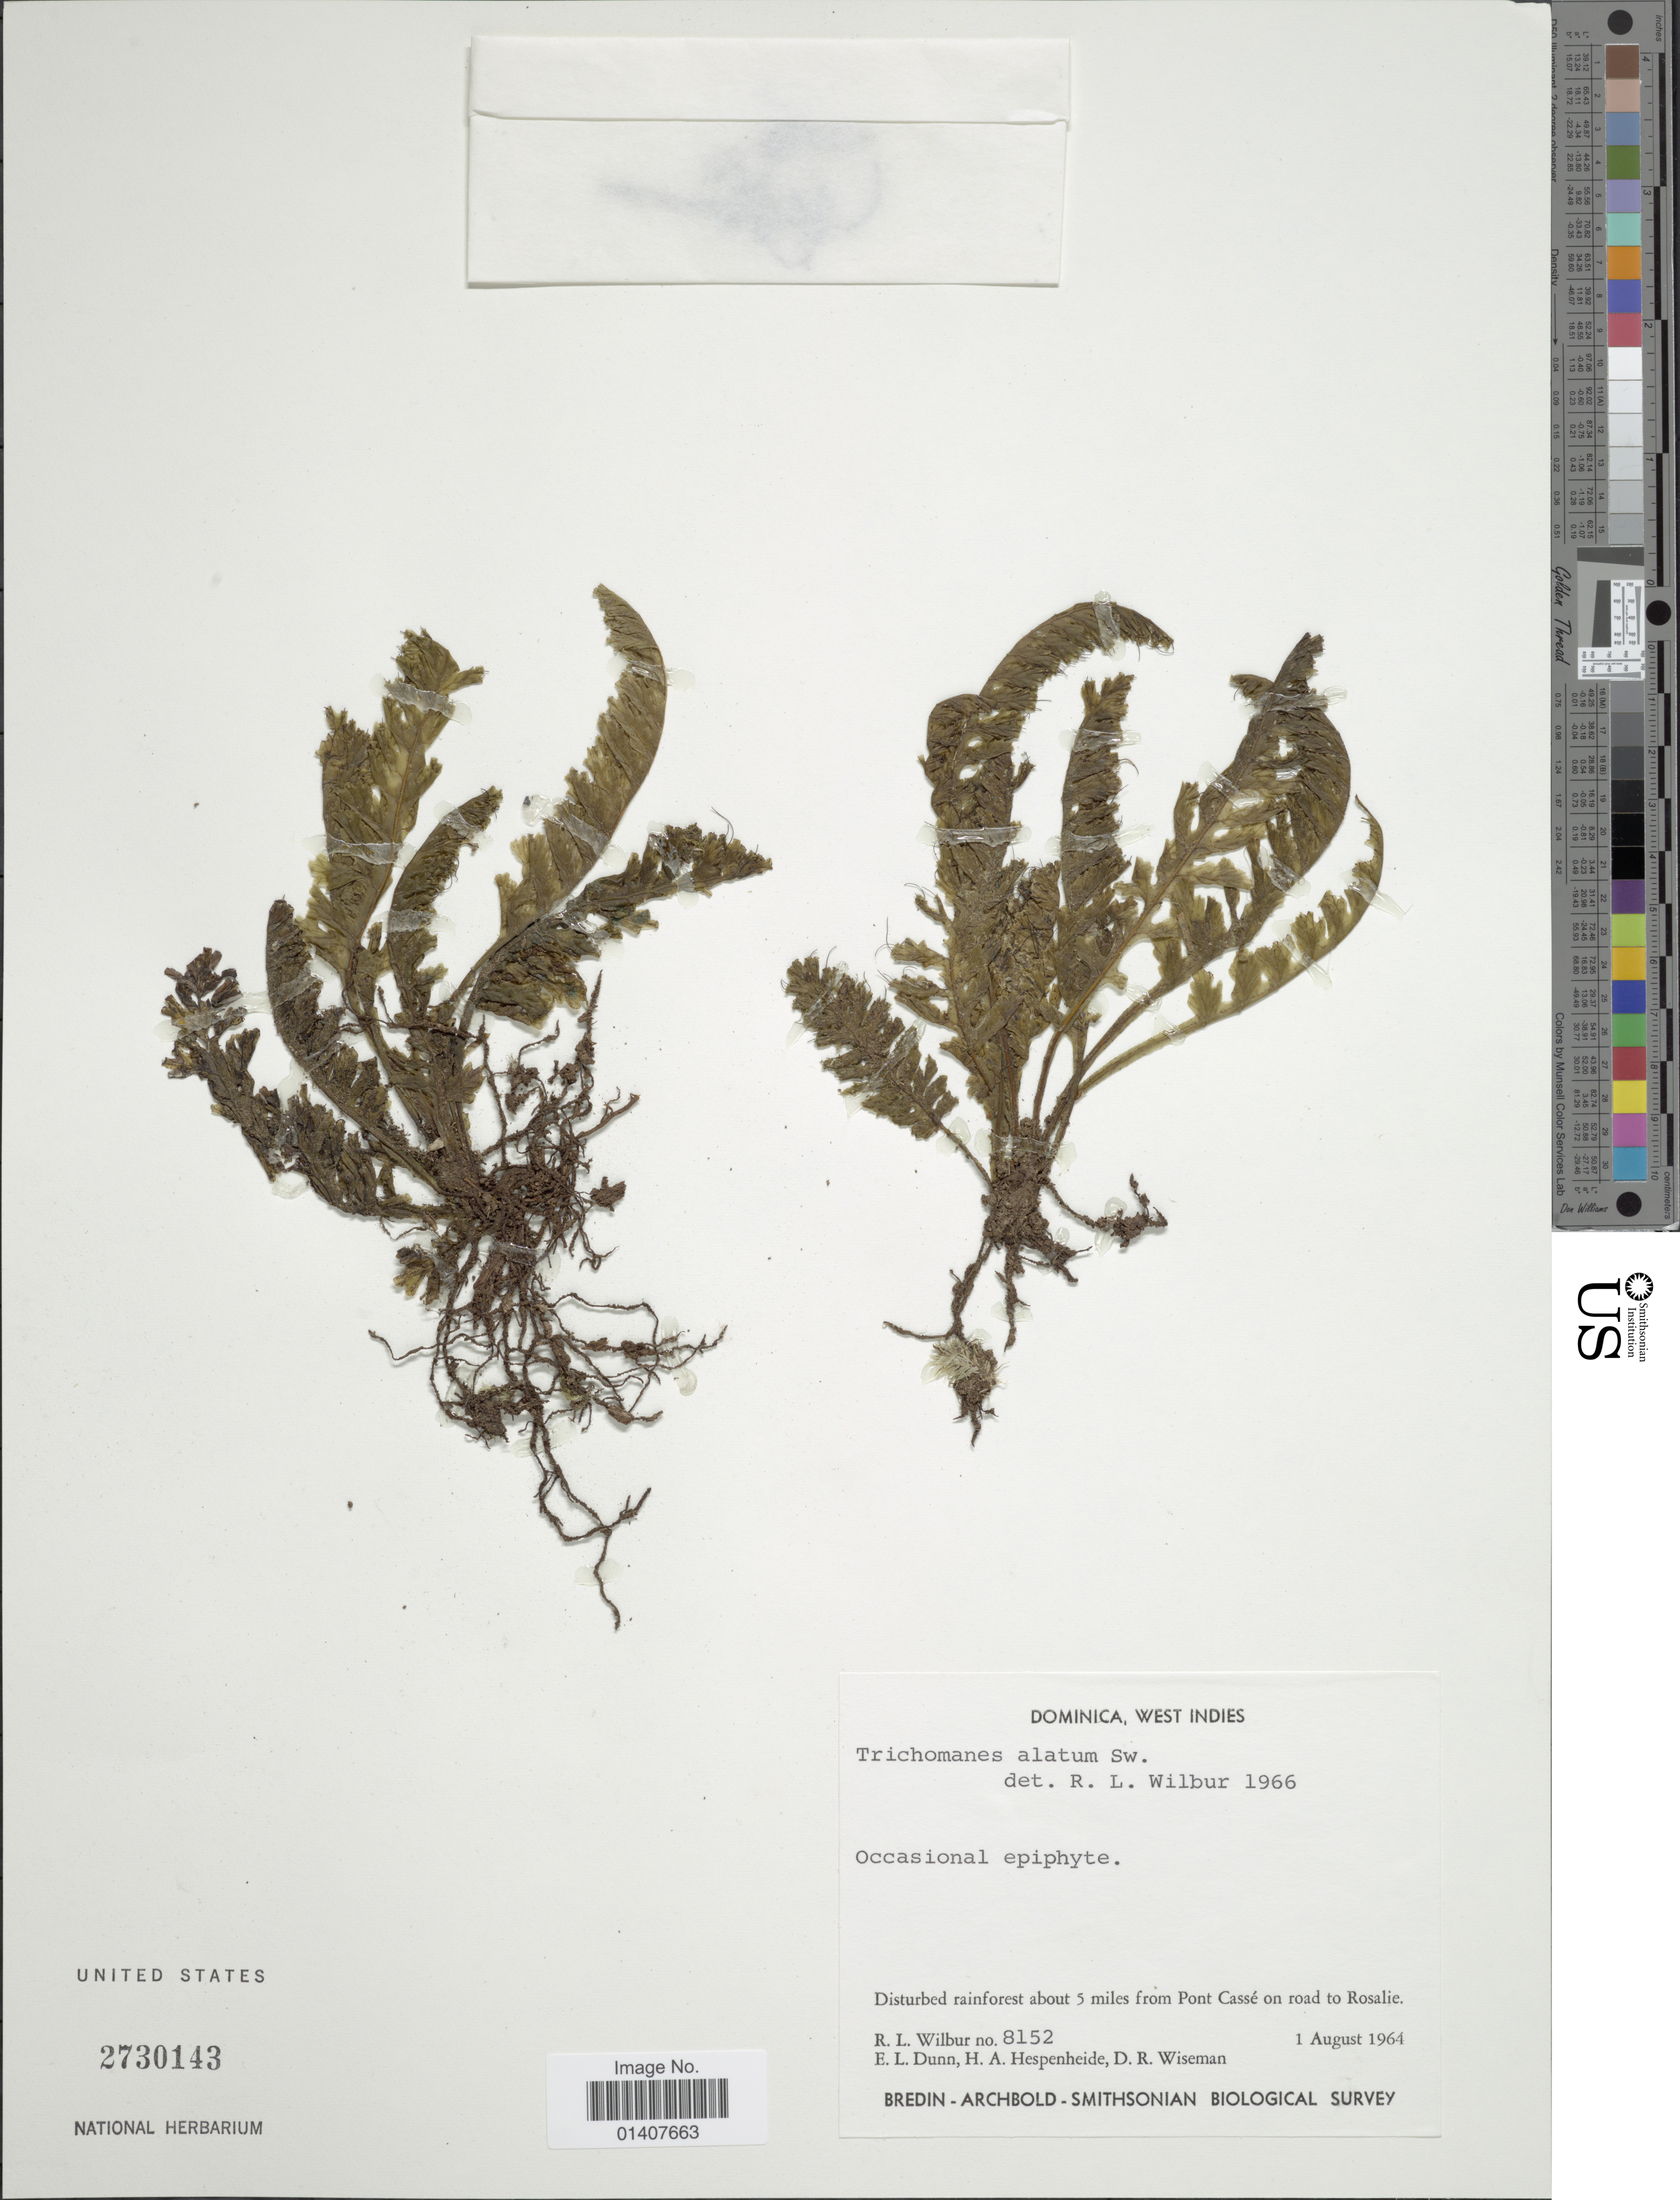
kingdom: Plantae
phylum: Tracheophyta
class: Polypodiopsida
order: Hymenophyllales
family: Hymenophyllaceae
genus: Trichomanes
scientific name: Trichomanes alatum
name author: Sw.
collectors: R. L. Wilbur, E. Dunn, H. A. Hespenheide & D. R. Wiseman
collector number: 8152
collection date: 1964-08-01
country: Dominica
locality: Dominica west Indies, Disturbed rainforest about 5miles from Pont Cassé on road to Rosalie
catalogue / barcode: US 2730143